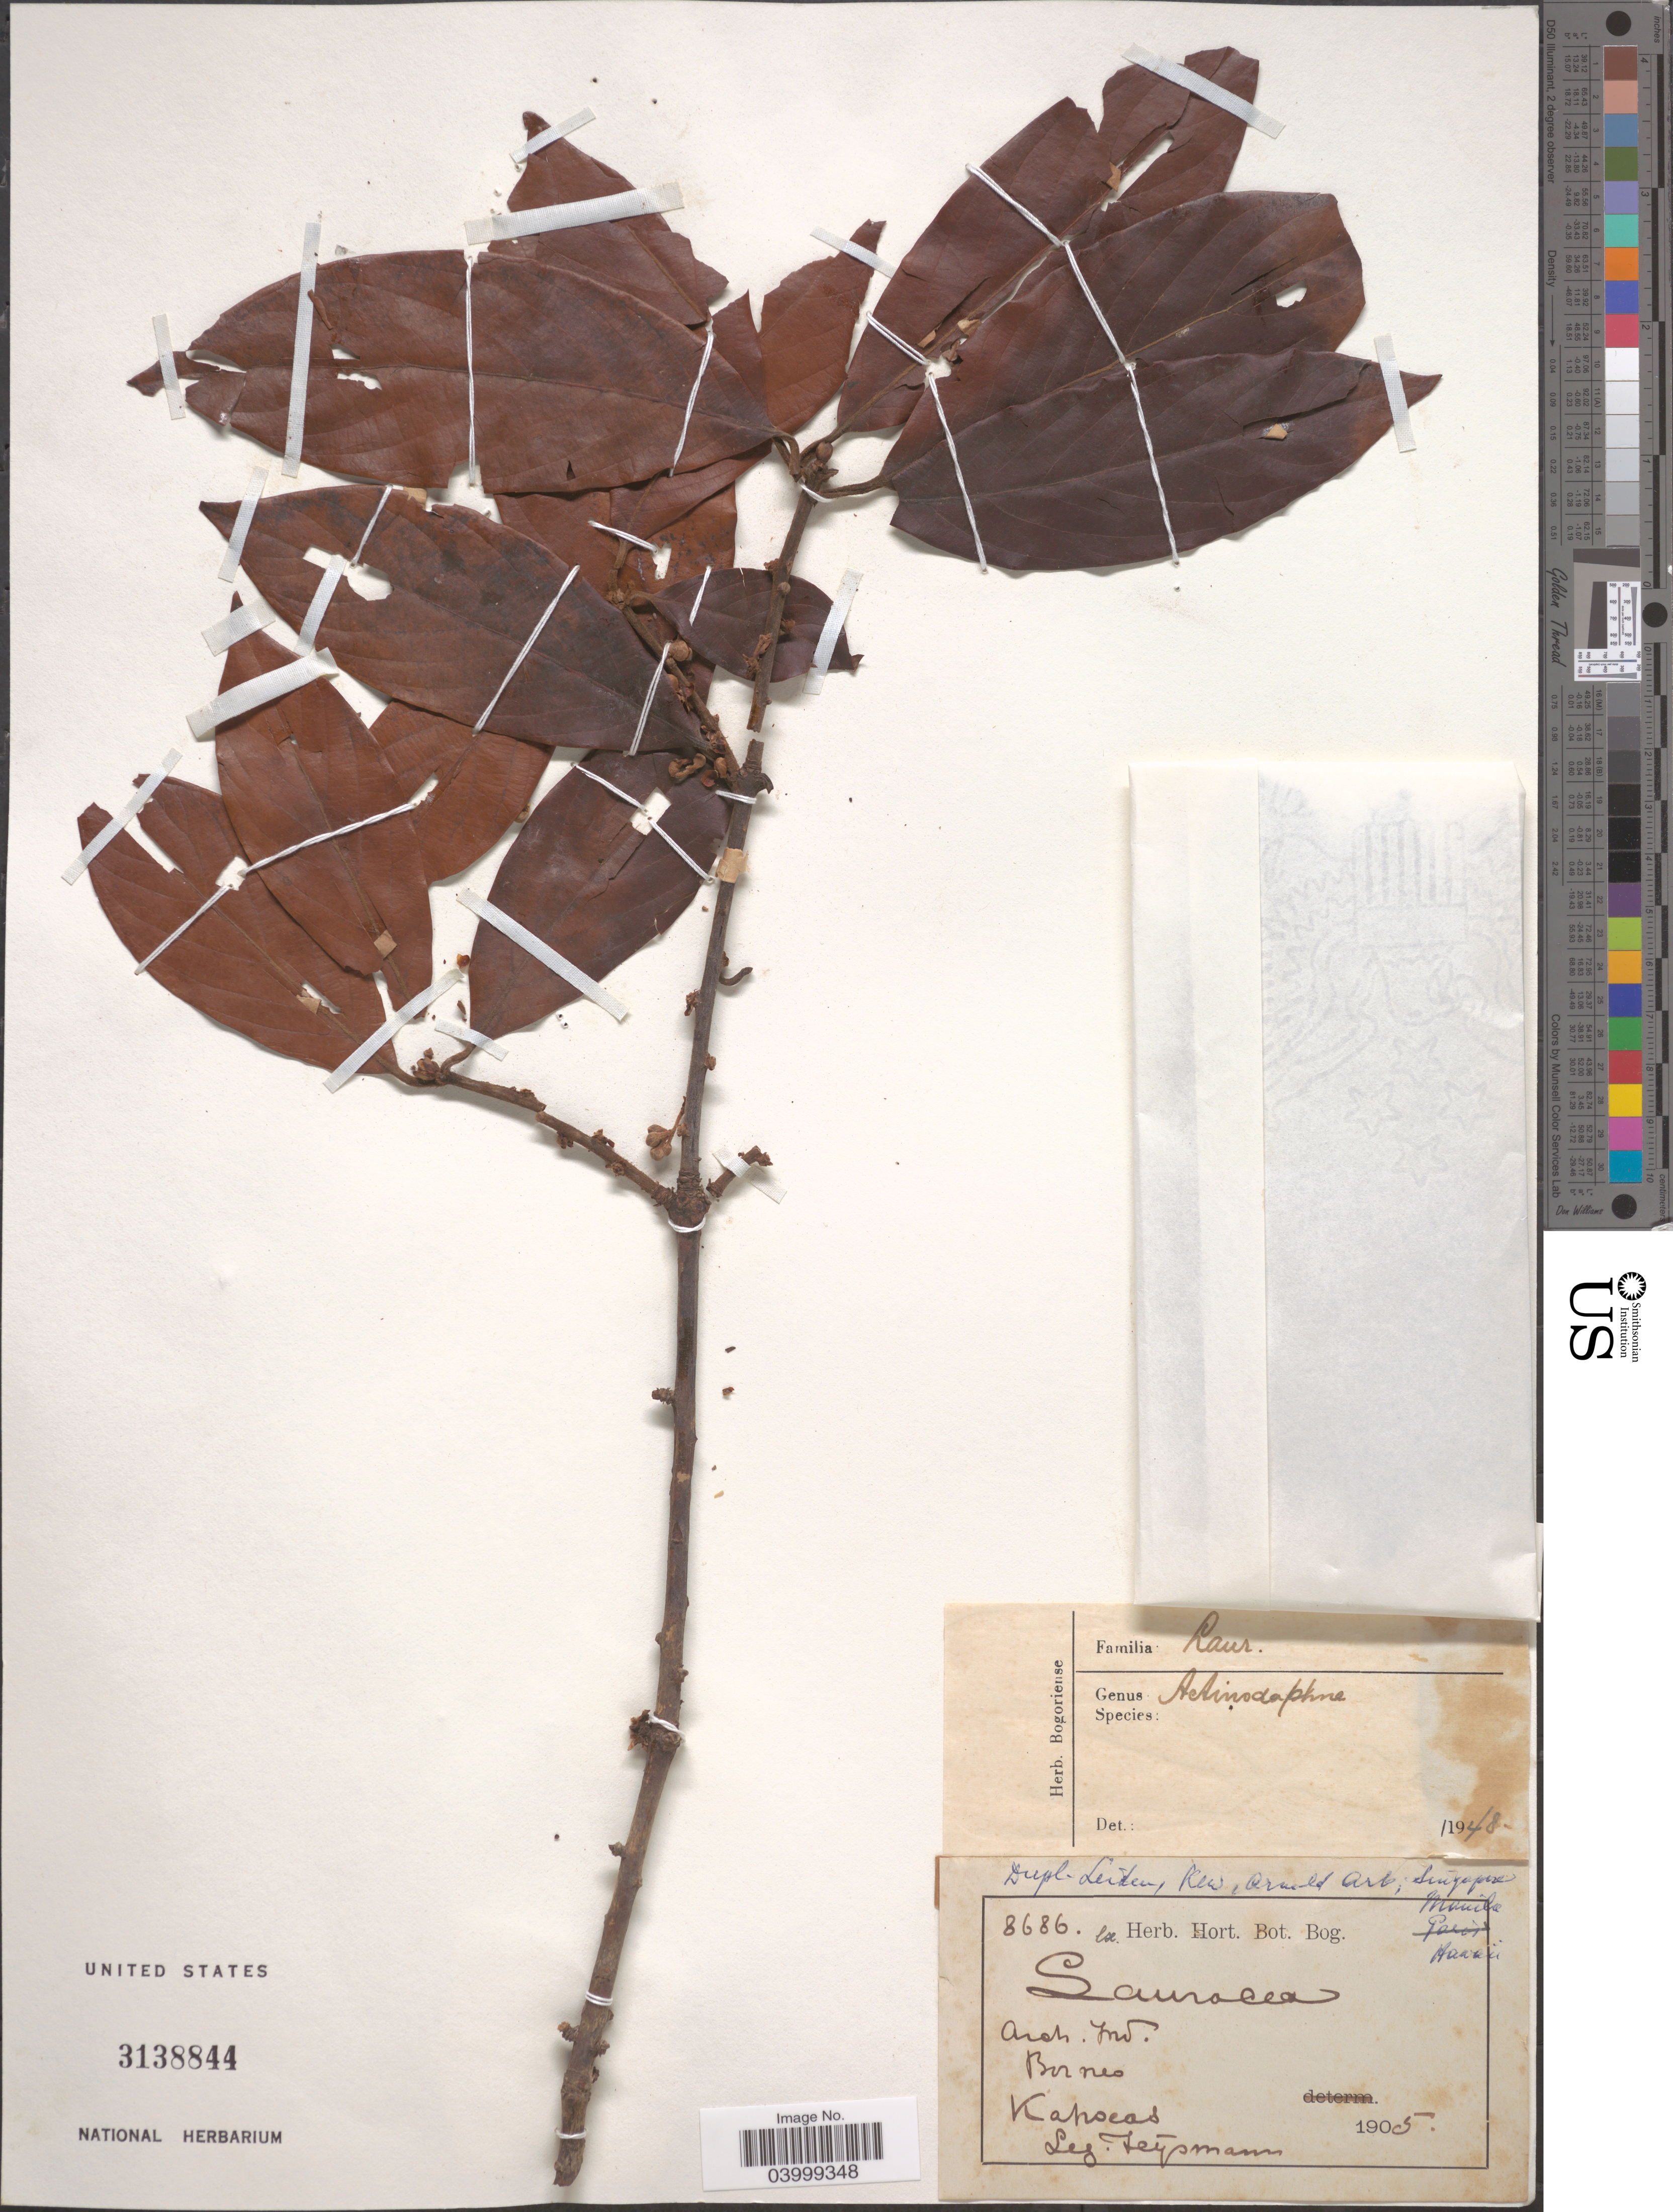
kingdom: Plantae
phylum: Tracheophyta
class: Magnoliopsida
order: Laurales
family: Lauraceae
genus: Actinodaphne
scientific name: Actinodaphne sp.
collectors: Teysmann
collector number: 8686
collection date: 1905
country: Indonesia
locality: Arch. Ind. Borneo. Kahoeai.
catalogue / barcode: US 3138844